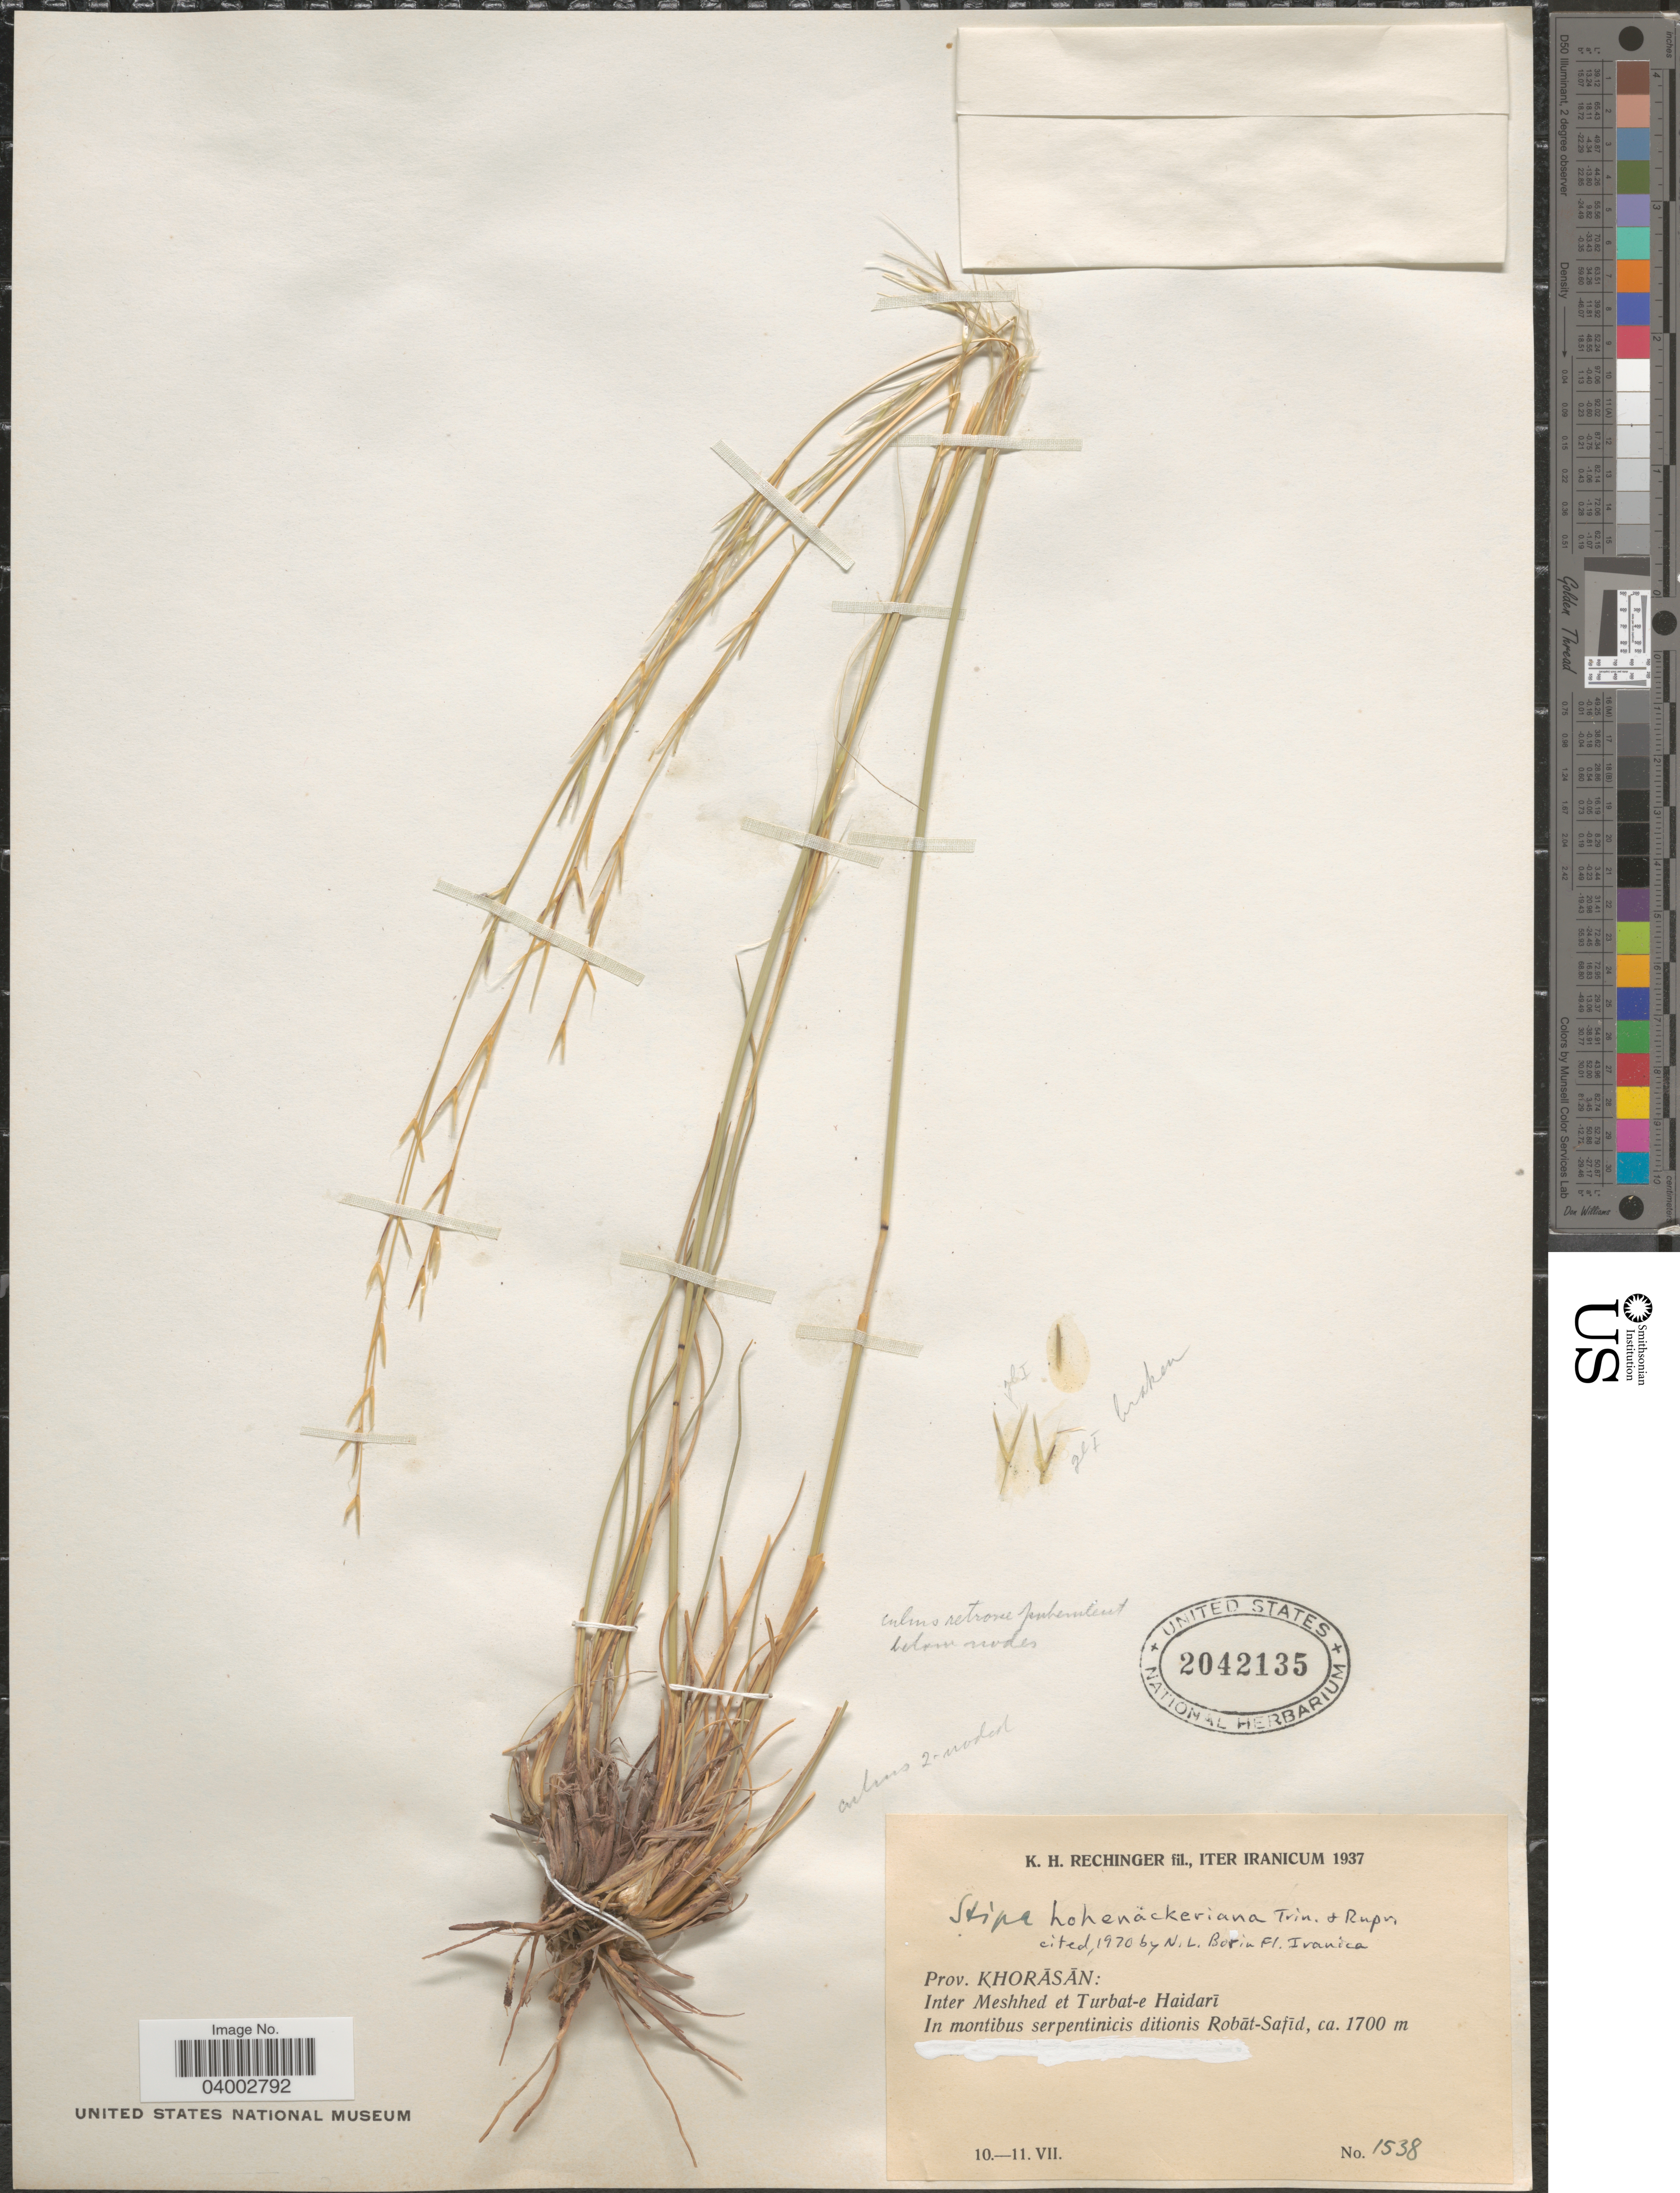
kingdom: Plantae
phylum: Tracheophyta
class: Liliopsida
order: Poales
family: Poaceae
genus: Stipa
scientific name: Stipa hohenackeriana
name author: Trin. & Rupr.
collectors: K. H. Rechinger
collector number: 1538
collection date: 1937-07-10/1937-07-11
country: Iran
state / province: Khorasan [obsolete]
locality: Inter Meshhed et Turbat-e Haidarī. In montibus serpentinicis ditionis Robāt-Safīd.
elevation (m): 1700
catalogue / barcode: US 2042135